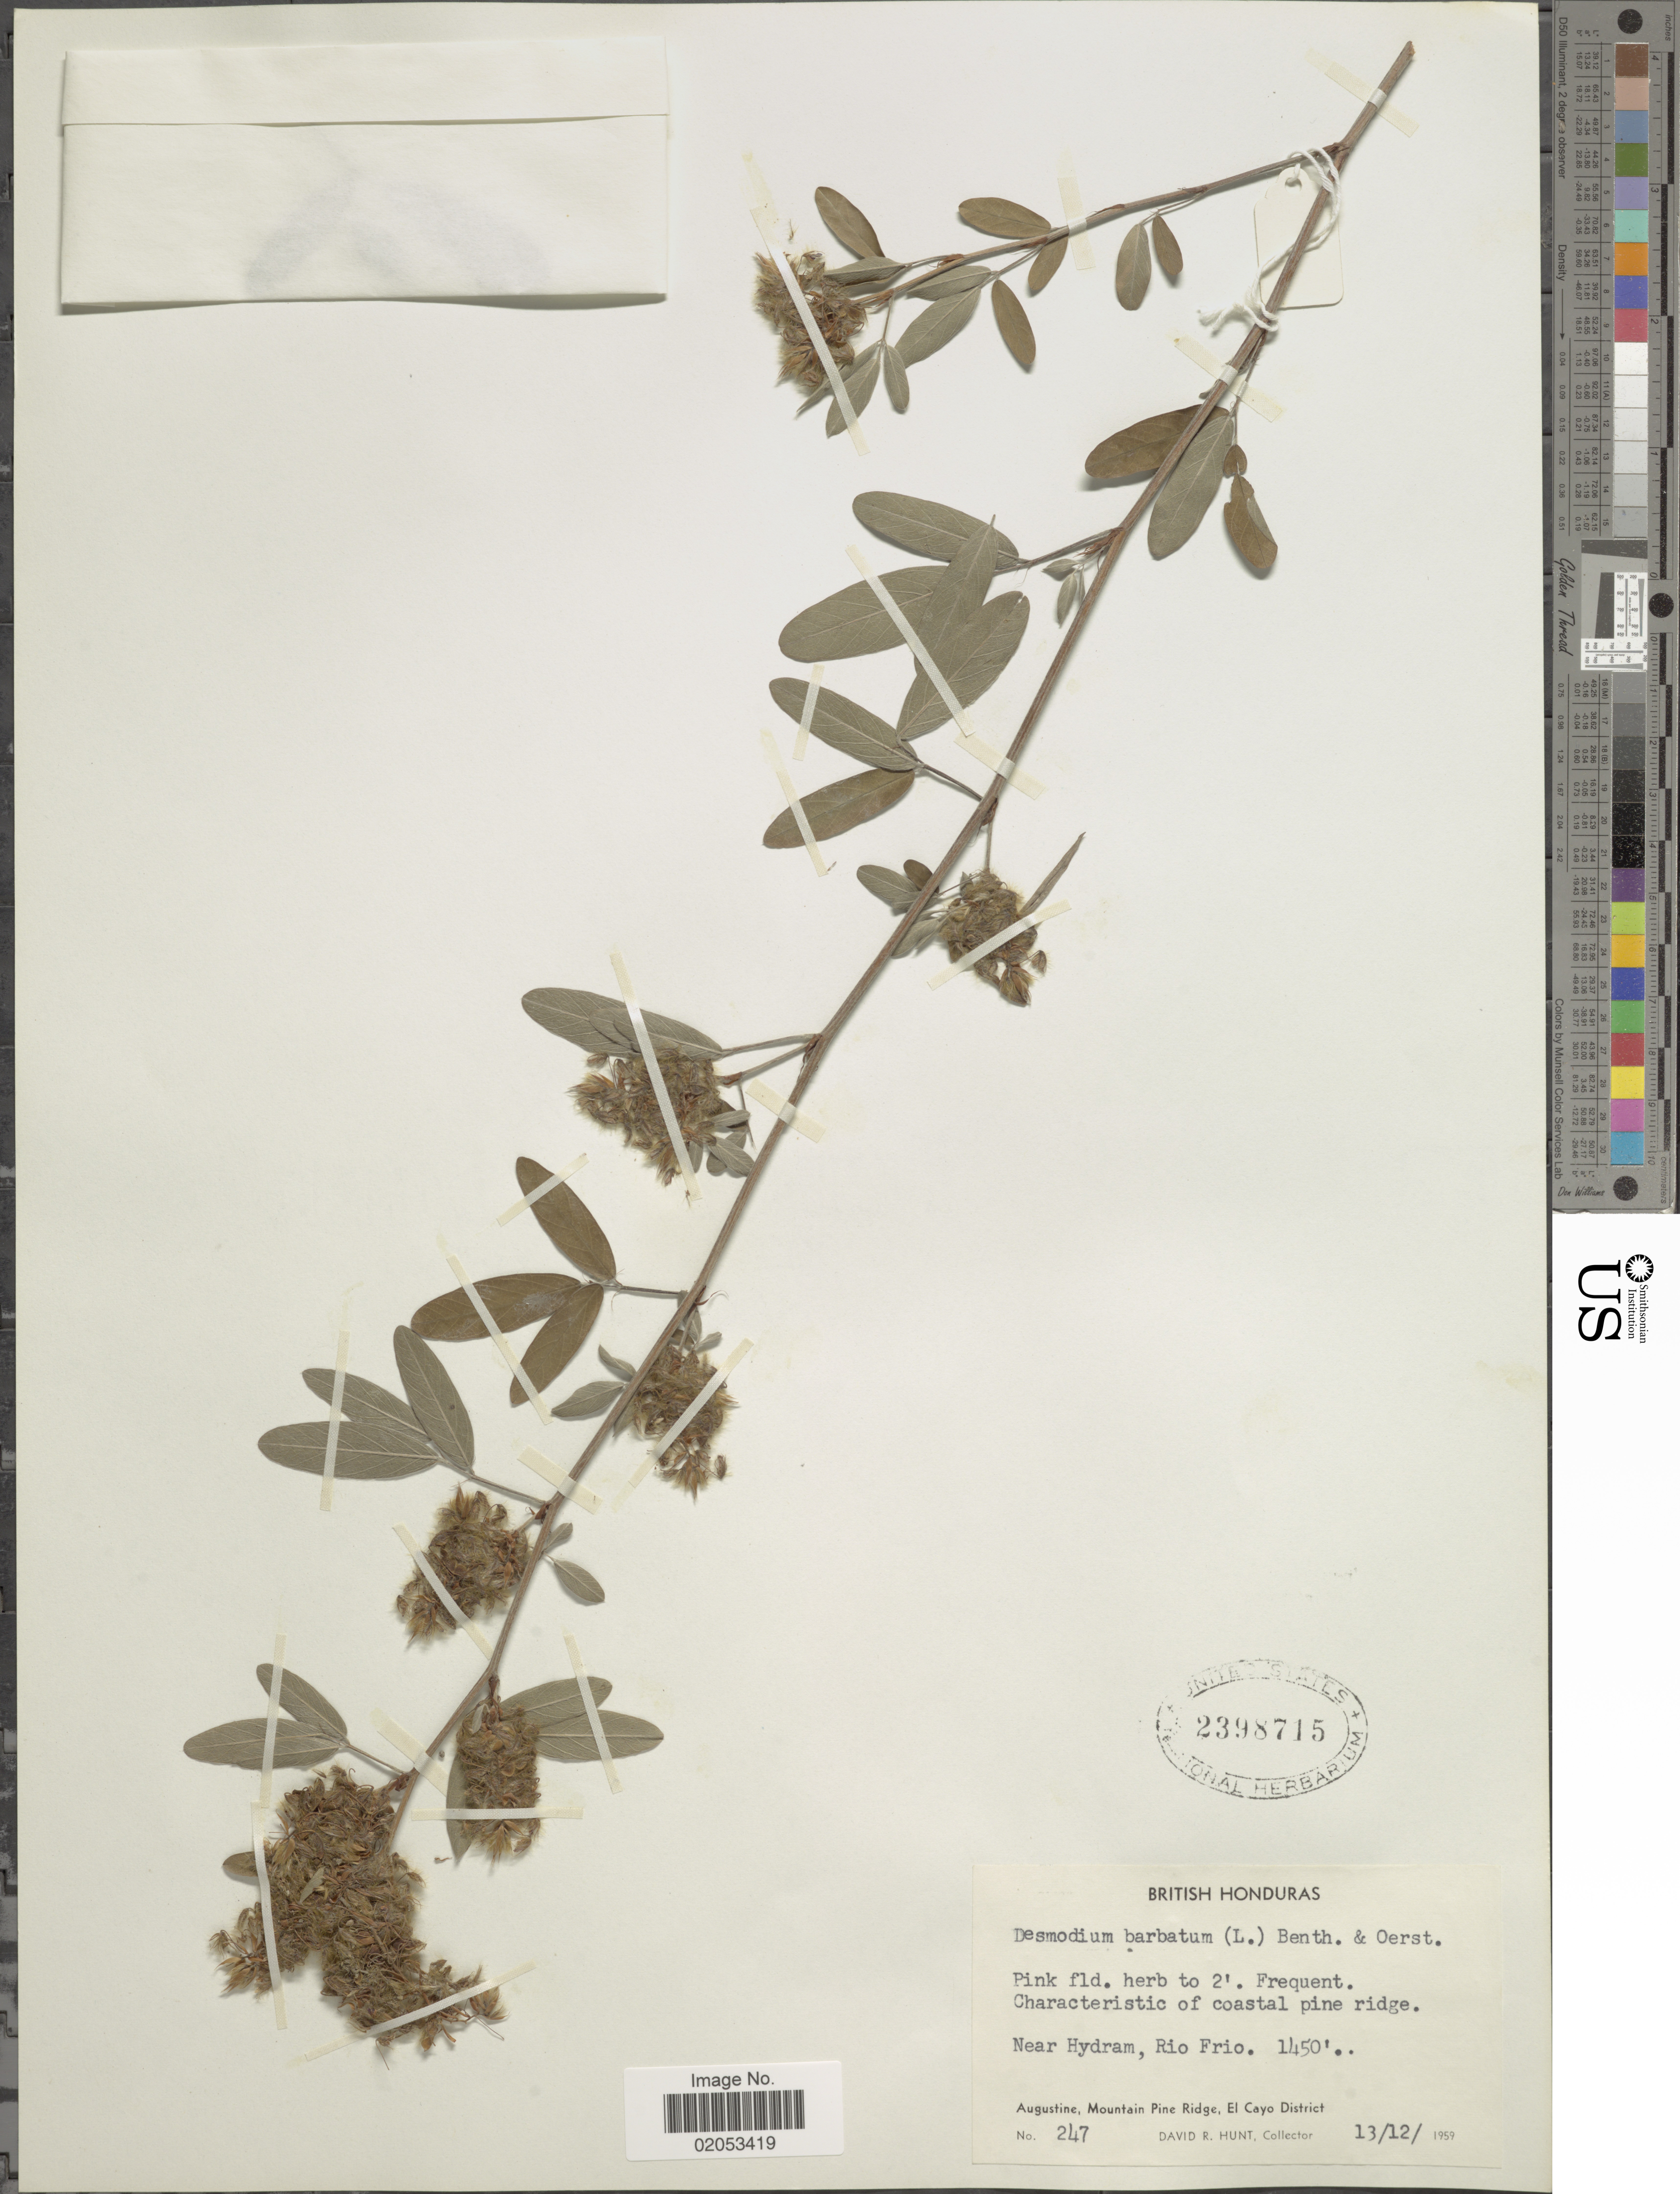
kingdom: Plantae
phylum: Tracheophyta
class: Magnoliopsida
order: Fabales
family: Fabaceae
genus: Grona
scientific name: Grona barbata var. barbata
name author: (L.) H. Ohashi & K. Ohashi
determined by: Strong, Mark T., (BOT), Smithsonian Institution - National Museum of Natural History (UNITED STATES)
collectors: D. R. Hunt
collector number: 247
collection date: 1959-12-13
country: Belize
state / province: Cayo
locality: Characteristic of coastal pine ridge, Near Hydram, Rio Frio, Augustine, Mountain Pine Ridge, El Cayo District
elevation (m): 442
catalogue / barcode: US 2398715